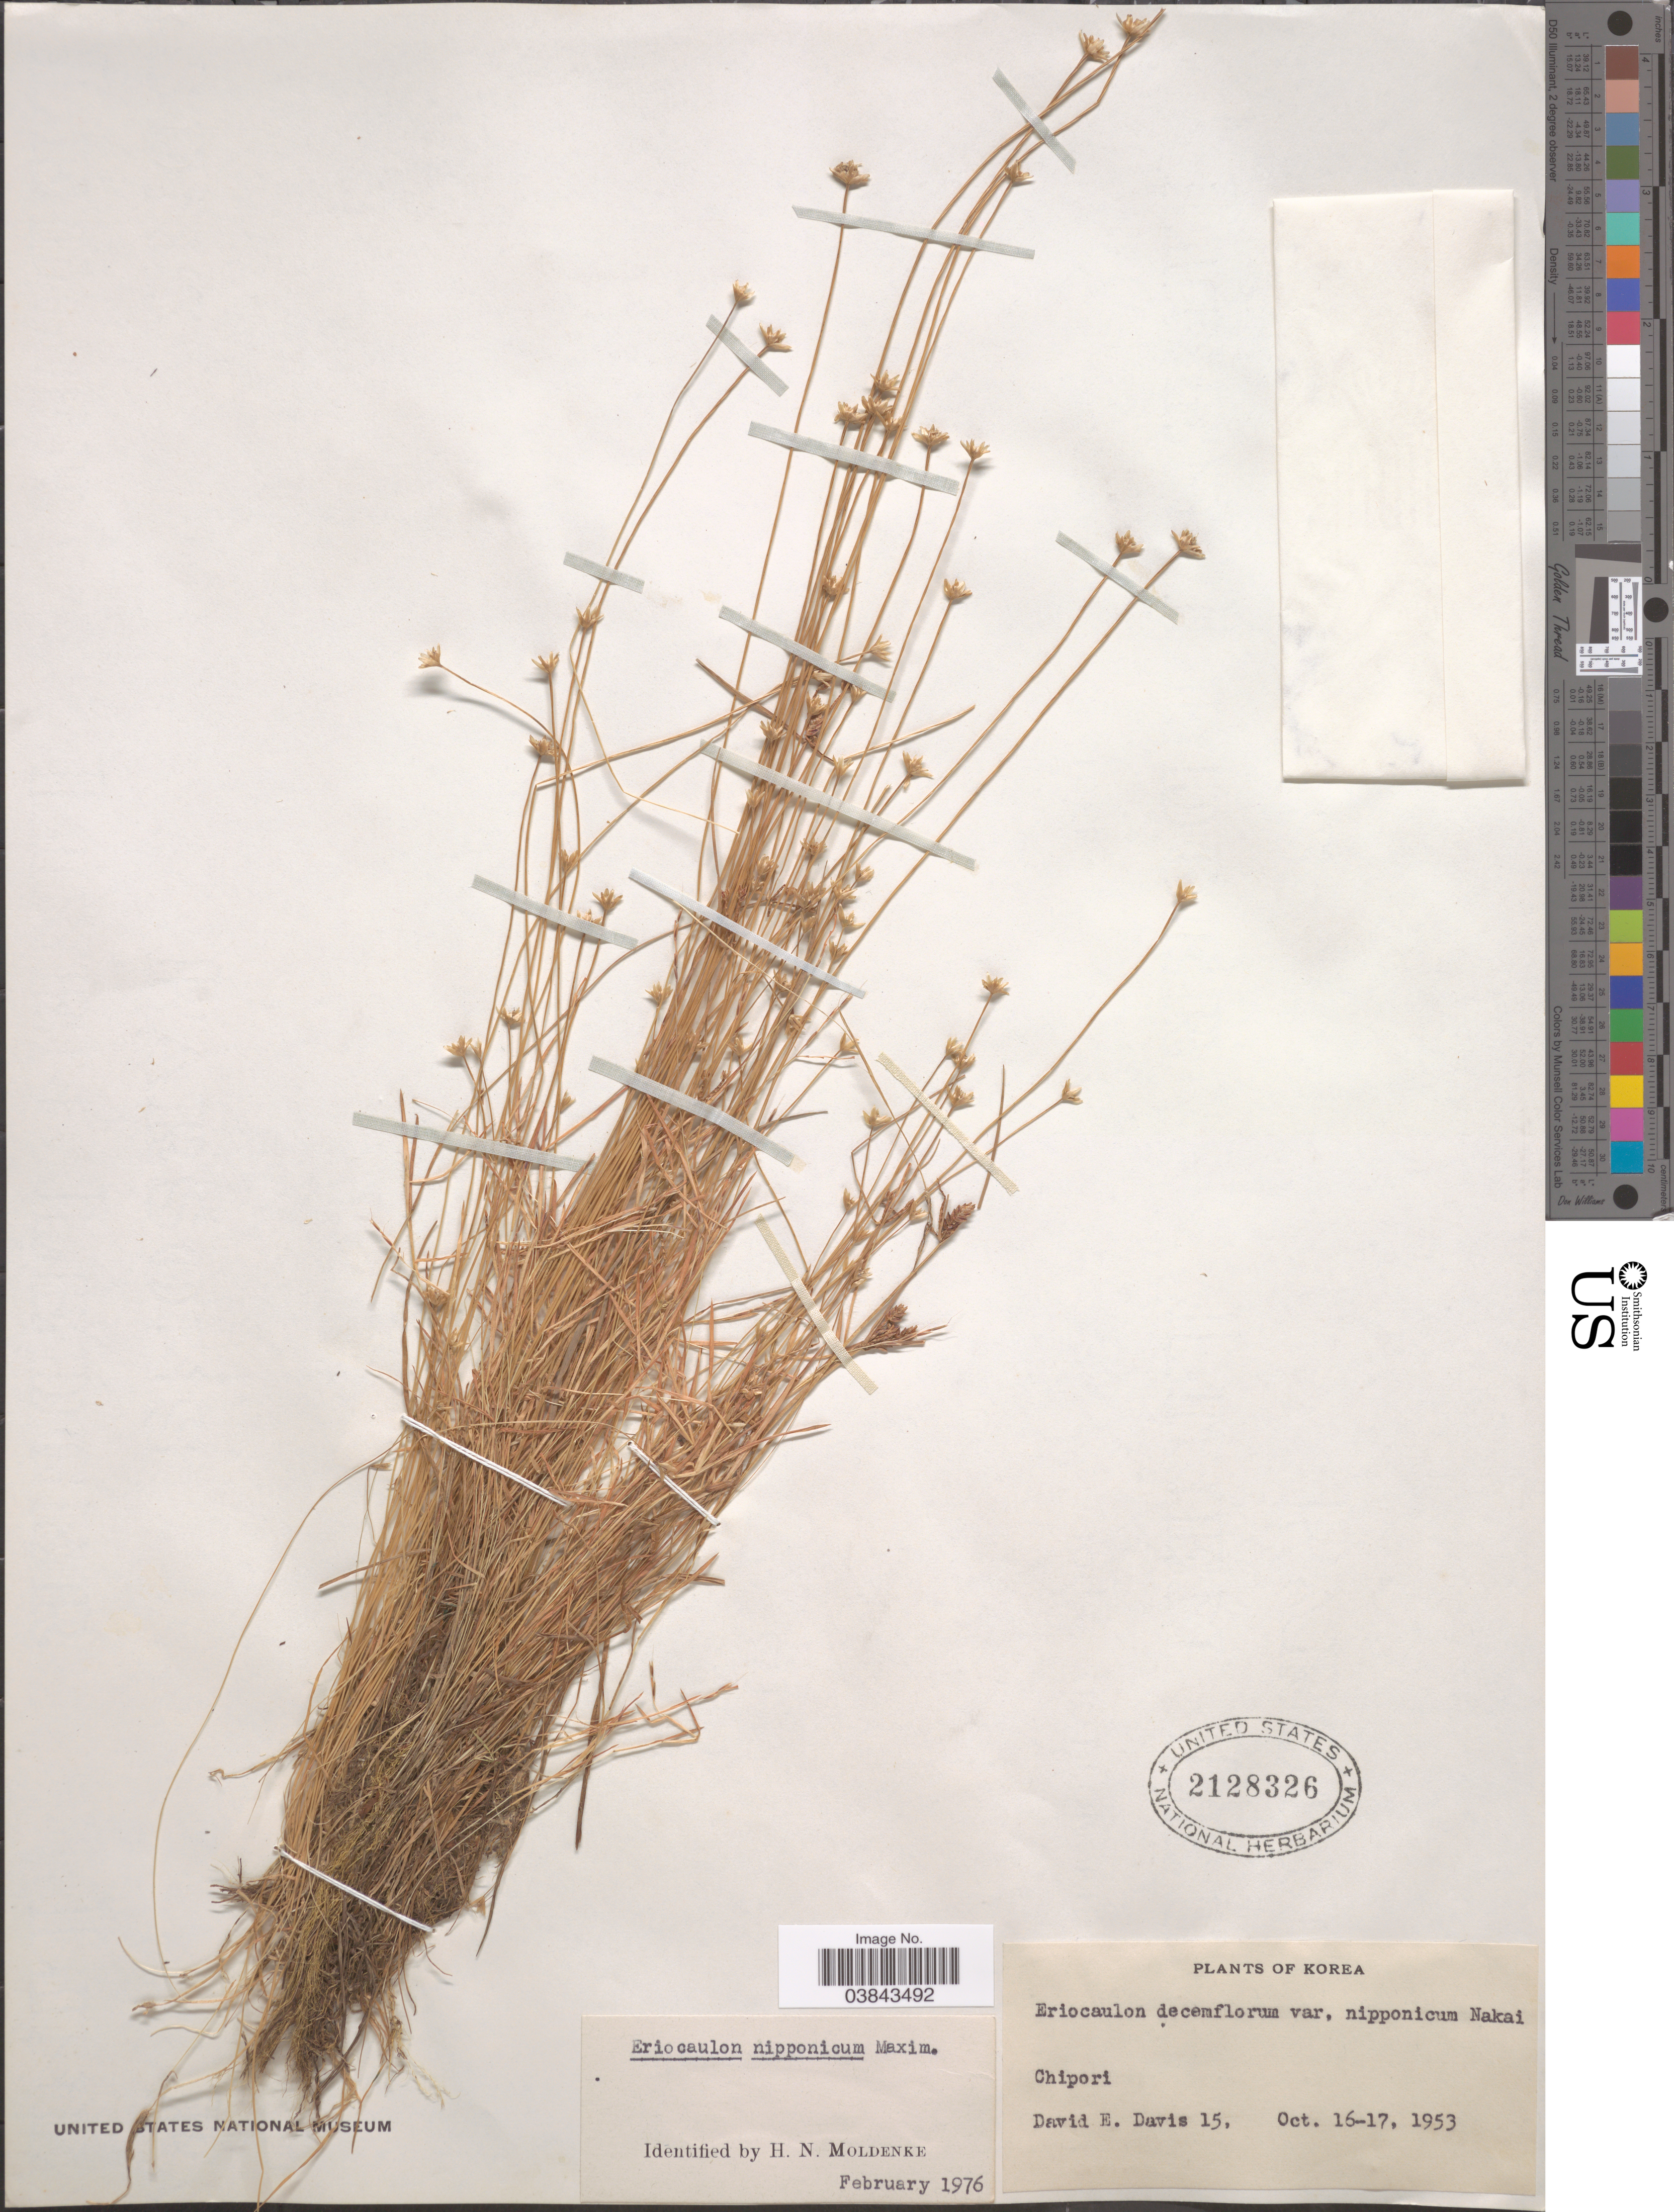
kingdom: Plantae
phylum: Tracheophyta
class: Liliopsida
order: Poales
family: Eriocaulaceae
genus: Eriocaulon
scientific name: Eriocaulon nipponicum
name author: Maxim.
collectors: D. Davis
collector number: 15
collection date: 1953-10-16/1953-10-17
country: South Korea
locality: Korea. Chipori.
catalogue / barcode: US 2128326